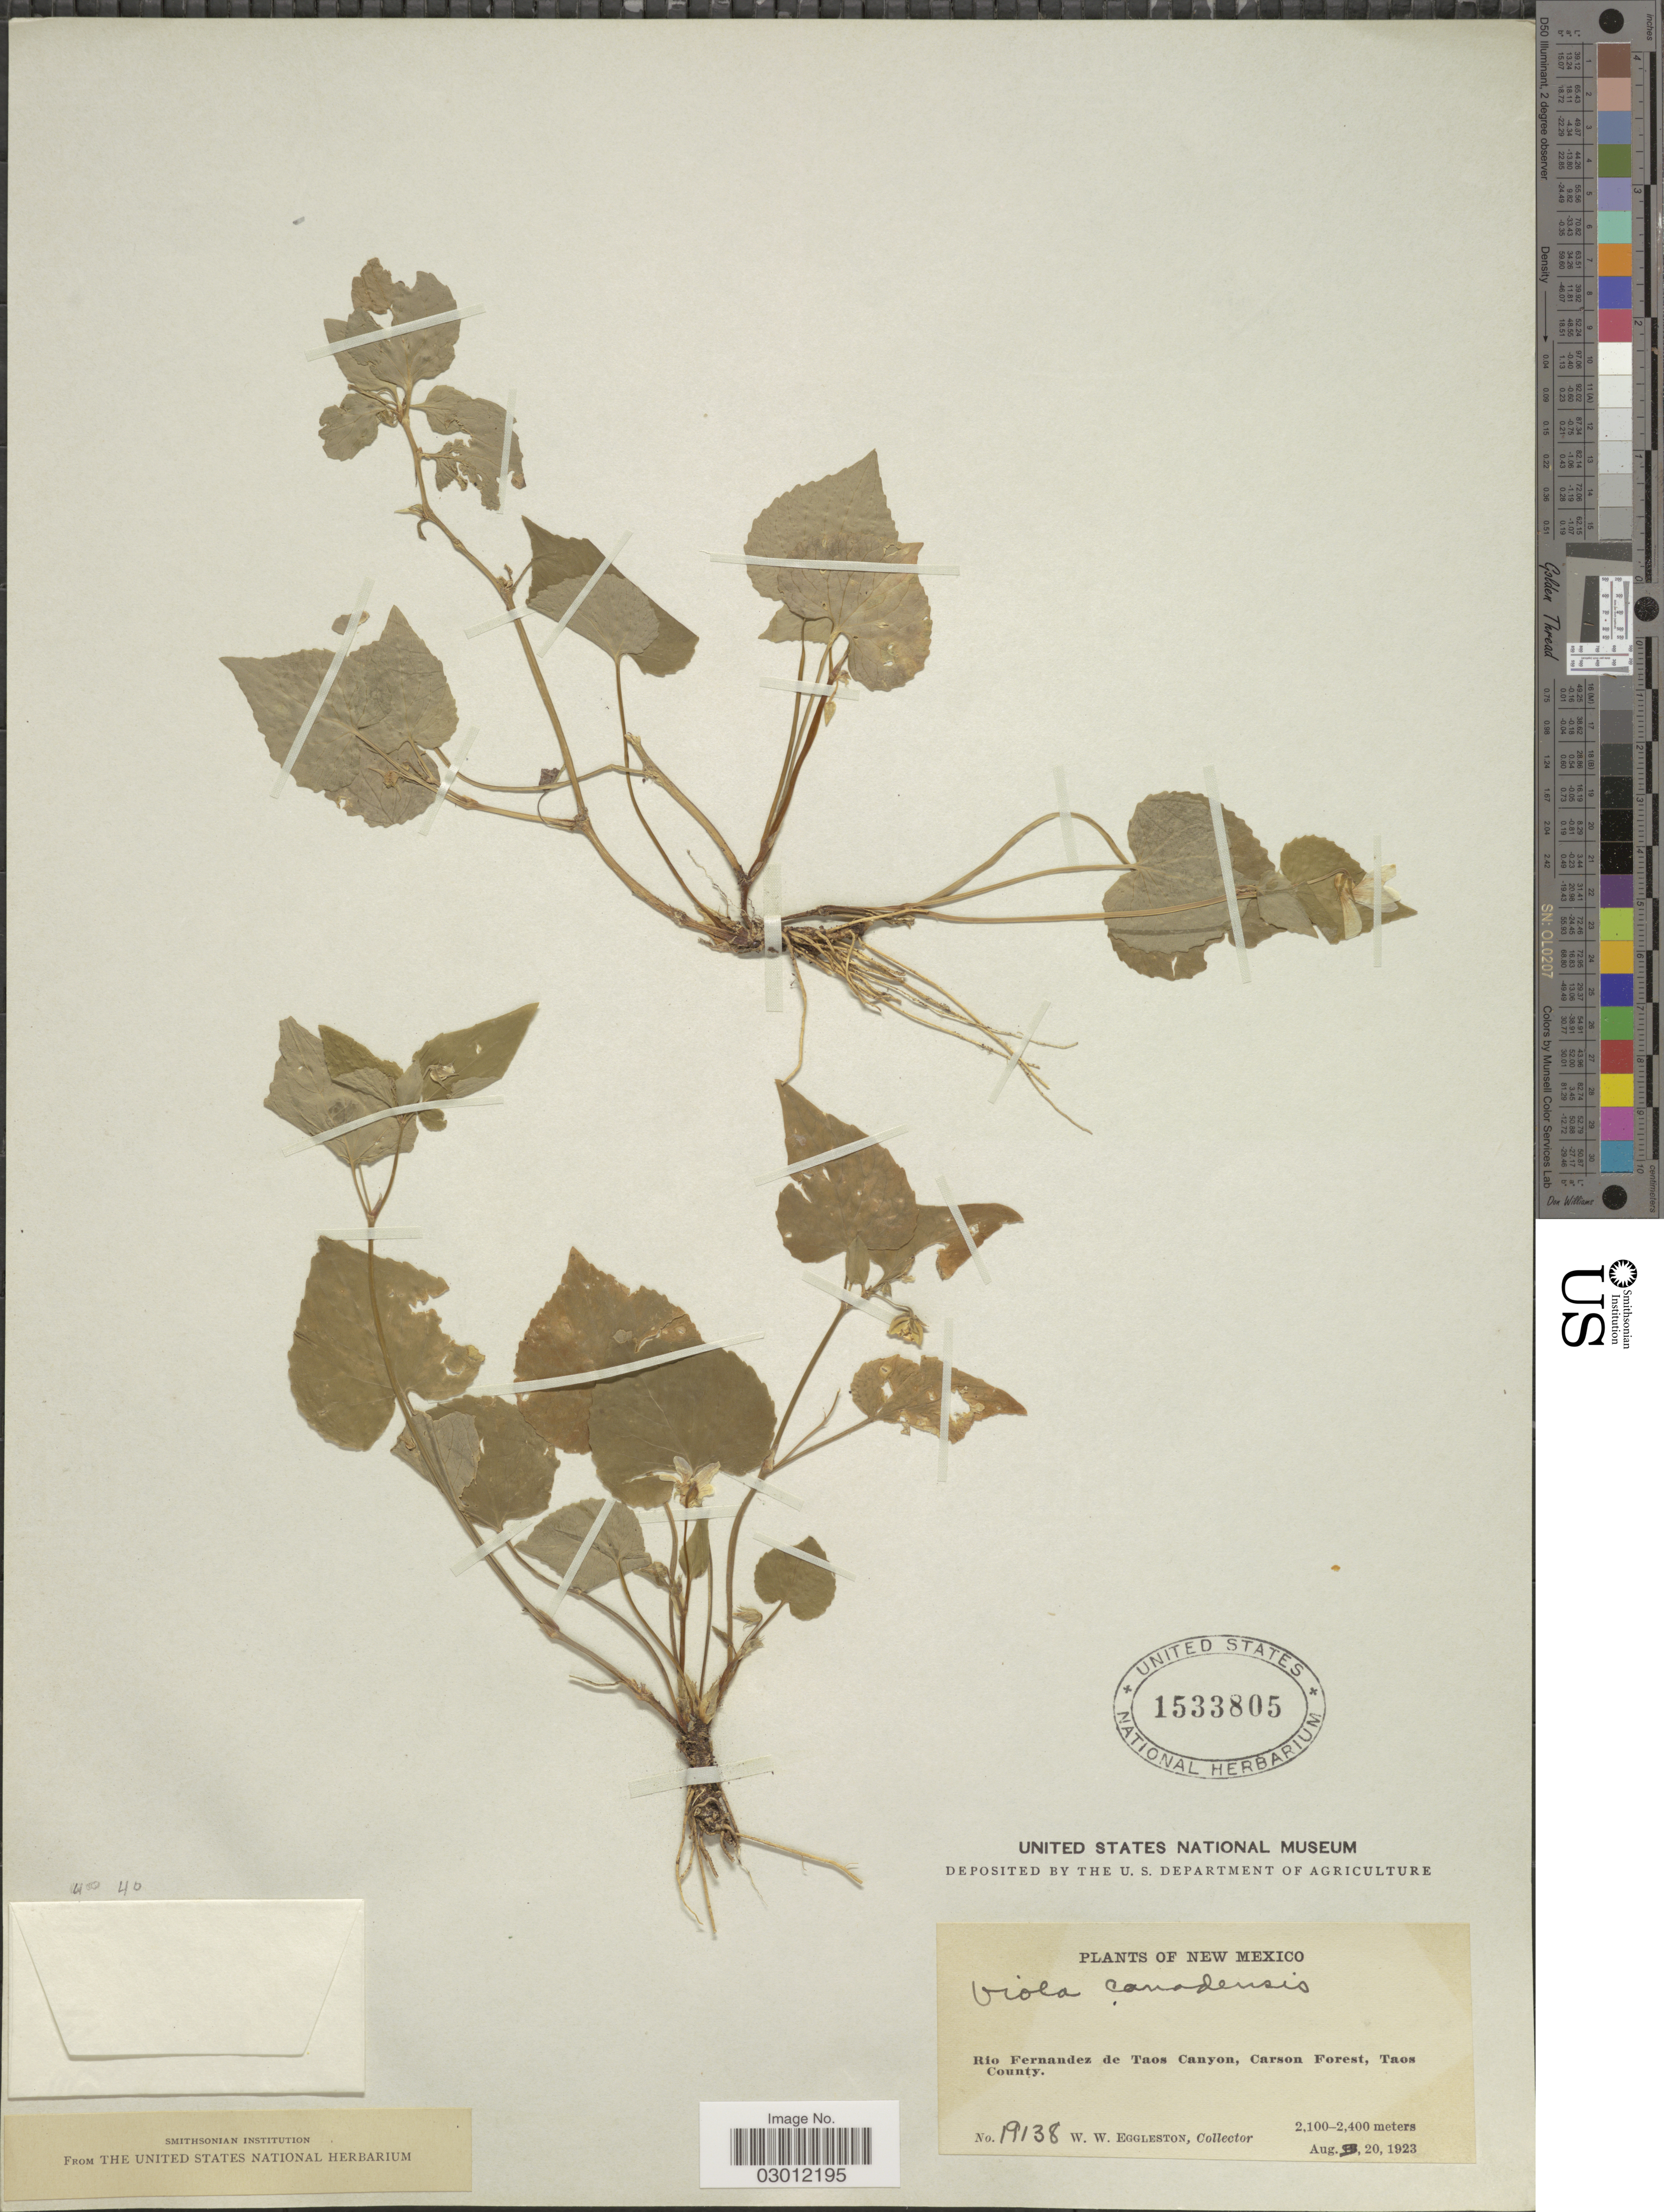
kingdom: Plantae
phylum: Tracheophyta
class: Magnoliopsida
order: Malpighiales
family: Violaceae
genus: Viola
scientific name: Viola canadensis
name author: L.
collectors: W. W. Eggleston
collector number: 19138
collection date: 1923-08-20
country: United States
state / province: New Mexico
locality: Rio Fernandez de Taos Canyon, Carson Forest, Taos County.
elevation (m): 2100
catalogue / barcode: US 1533805